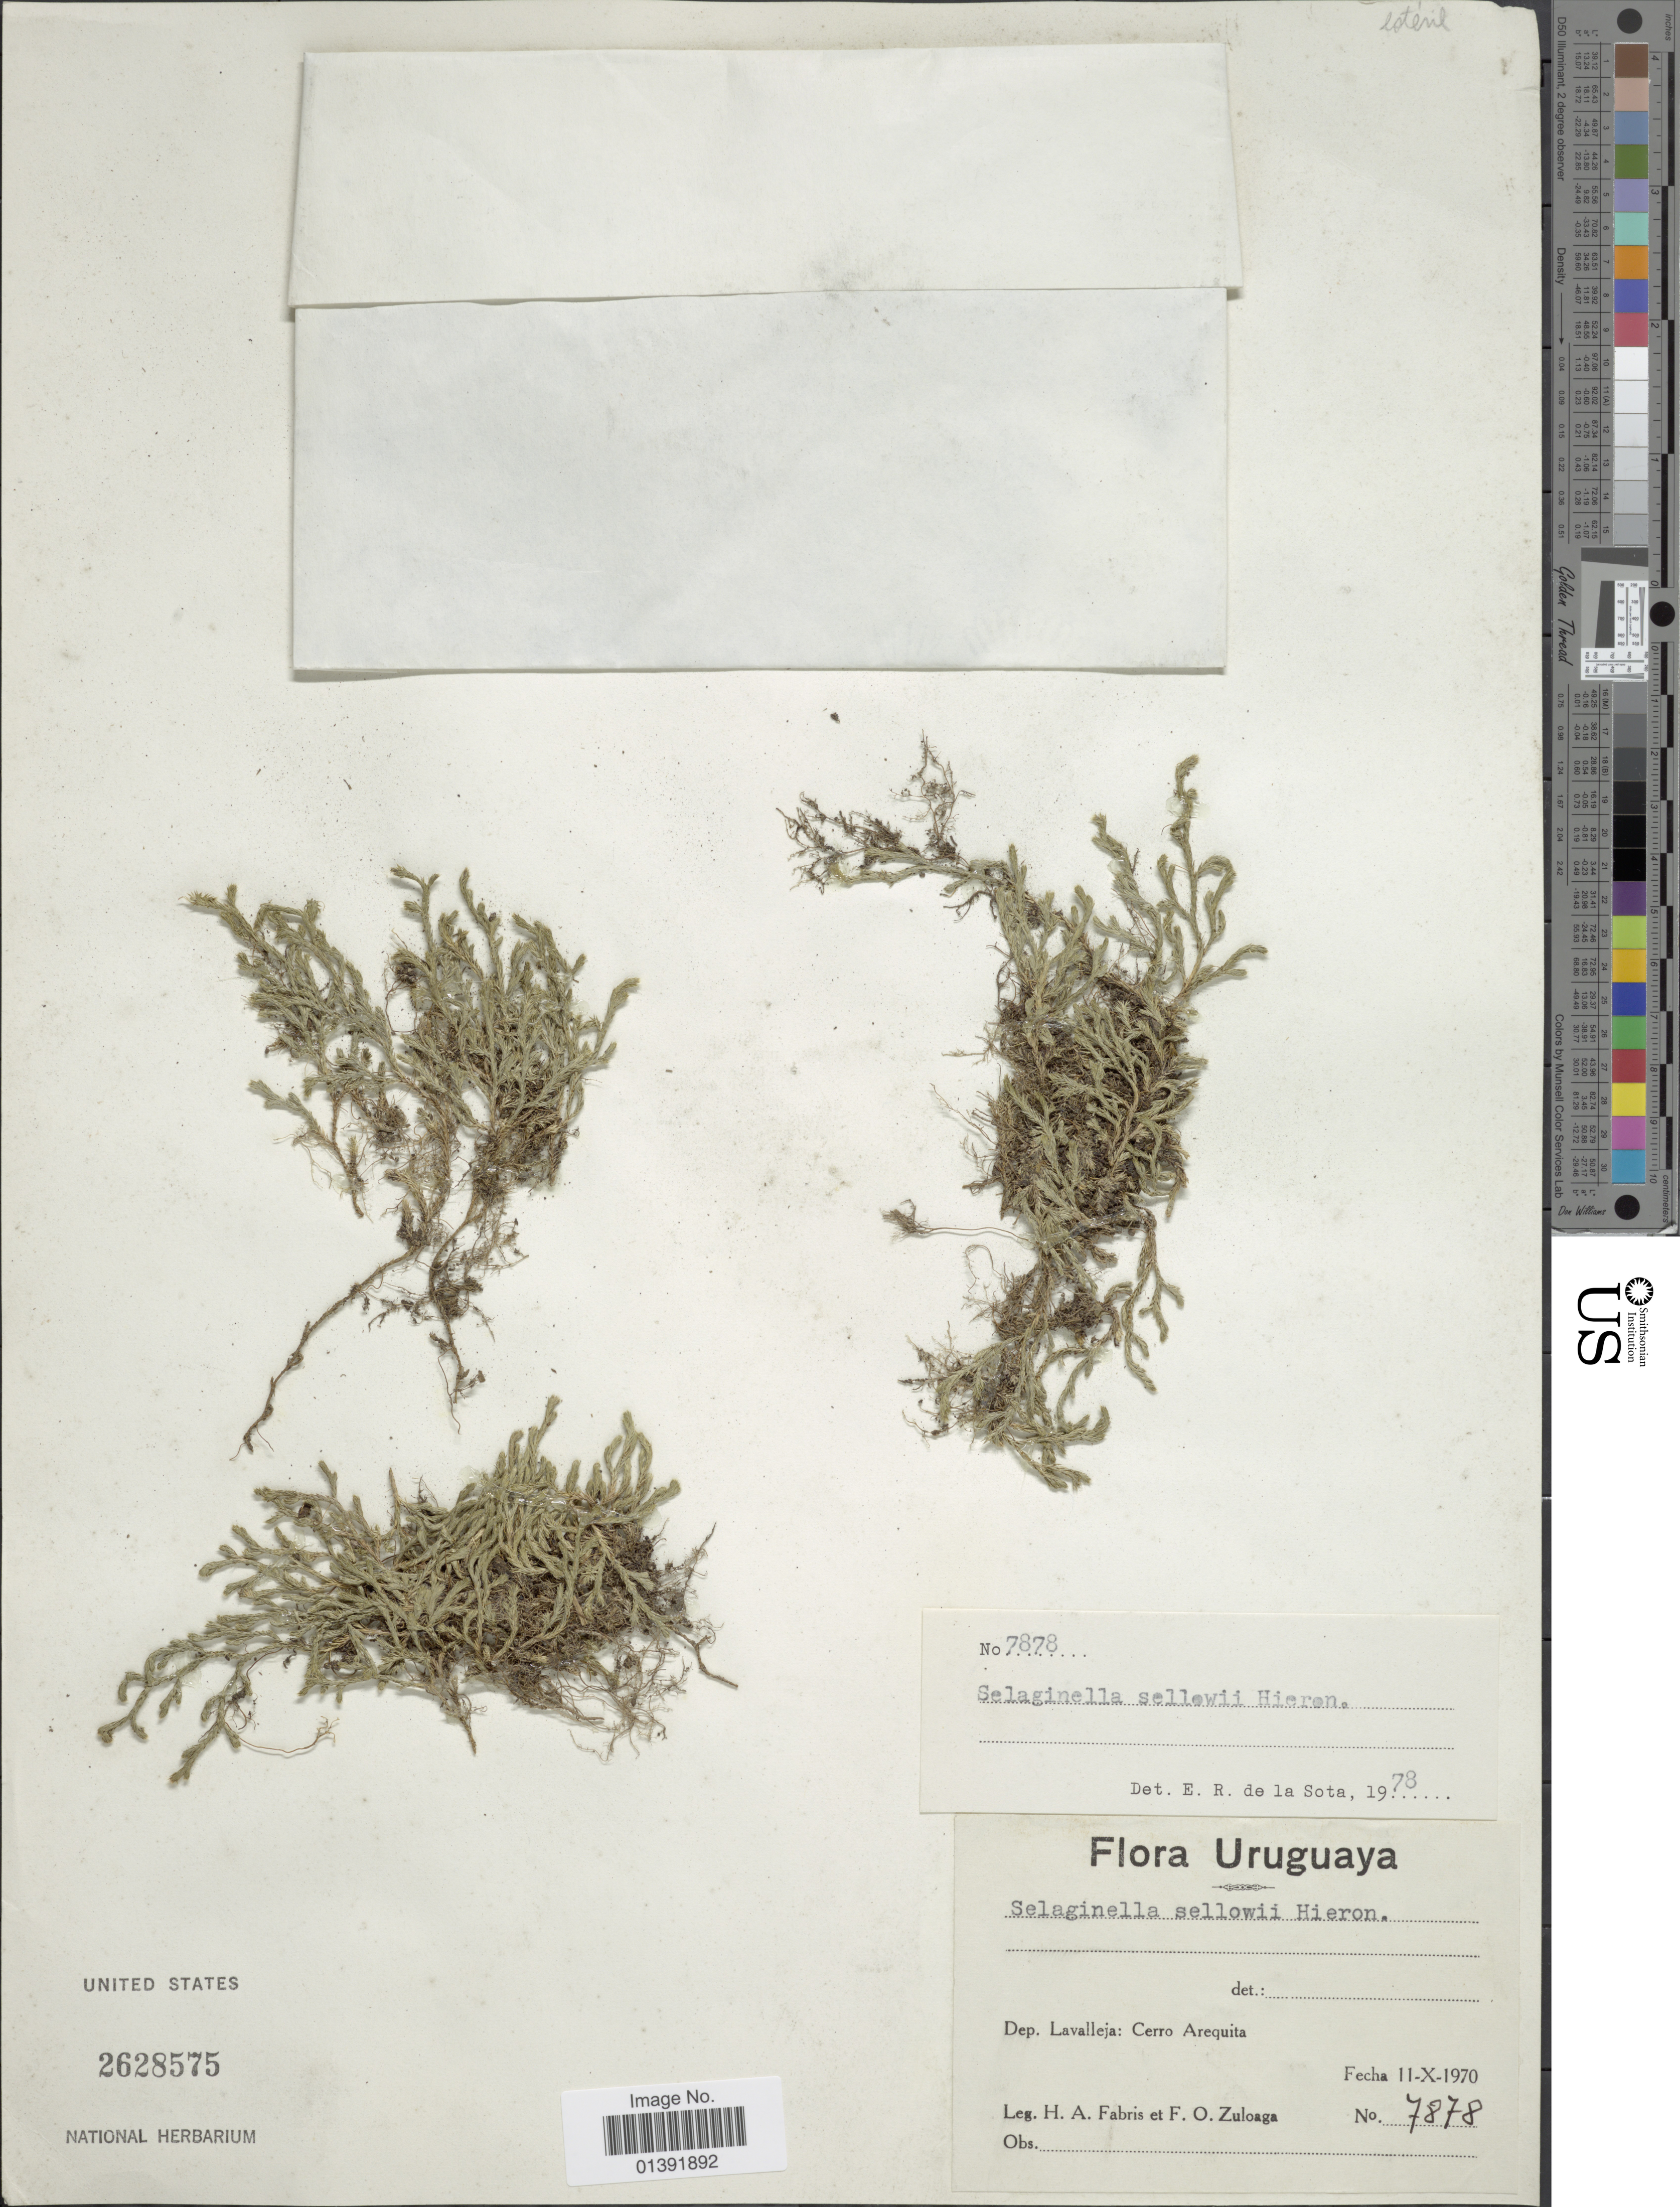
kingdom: Plantae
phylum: Tracheophyta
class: Lycopodiopsida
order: Selaginellales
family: Selaginellaceae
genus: Selaginella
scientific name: Selaginella sellowii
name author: Hieron.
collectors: H. A. Fabris & F. O. Zuloaga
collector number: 7878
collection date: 1970-10-11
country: Uruguay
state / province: Lavalleja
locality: Cerro Arequita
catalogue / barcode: US 628575